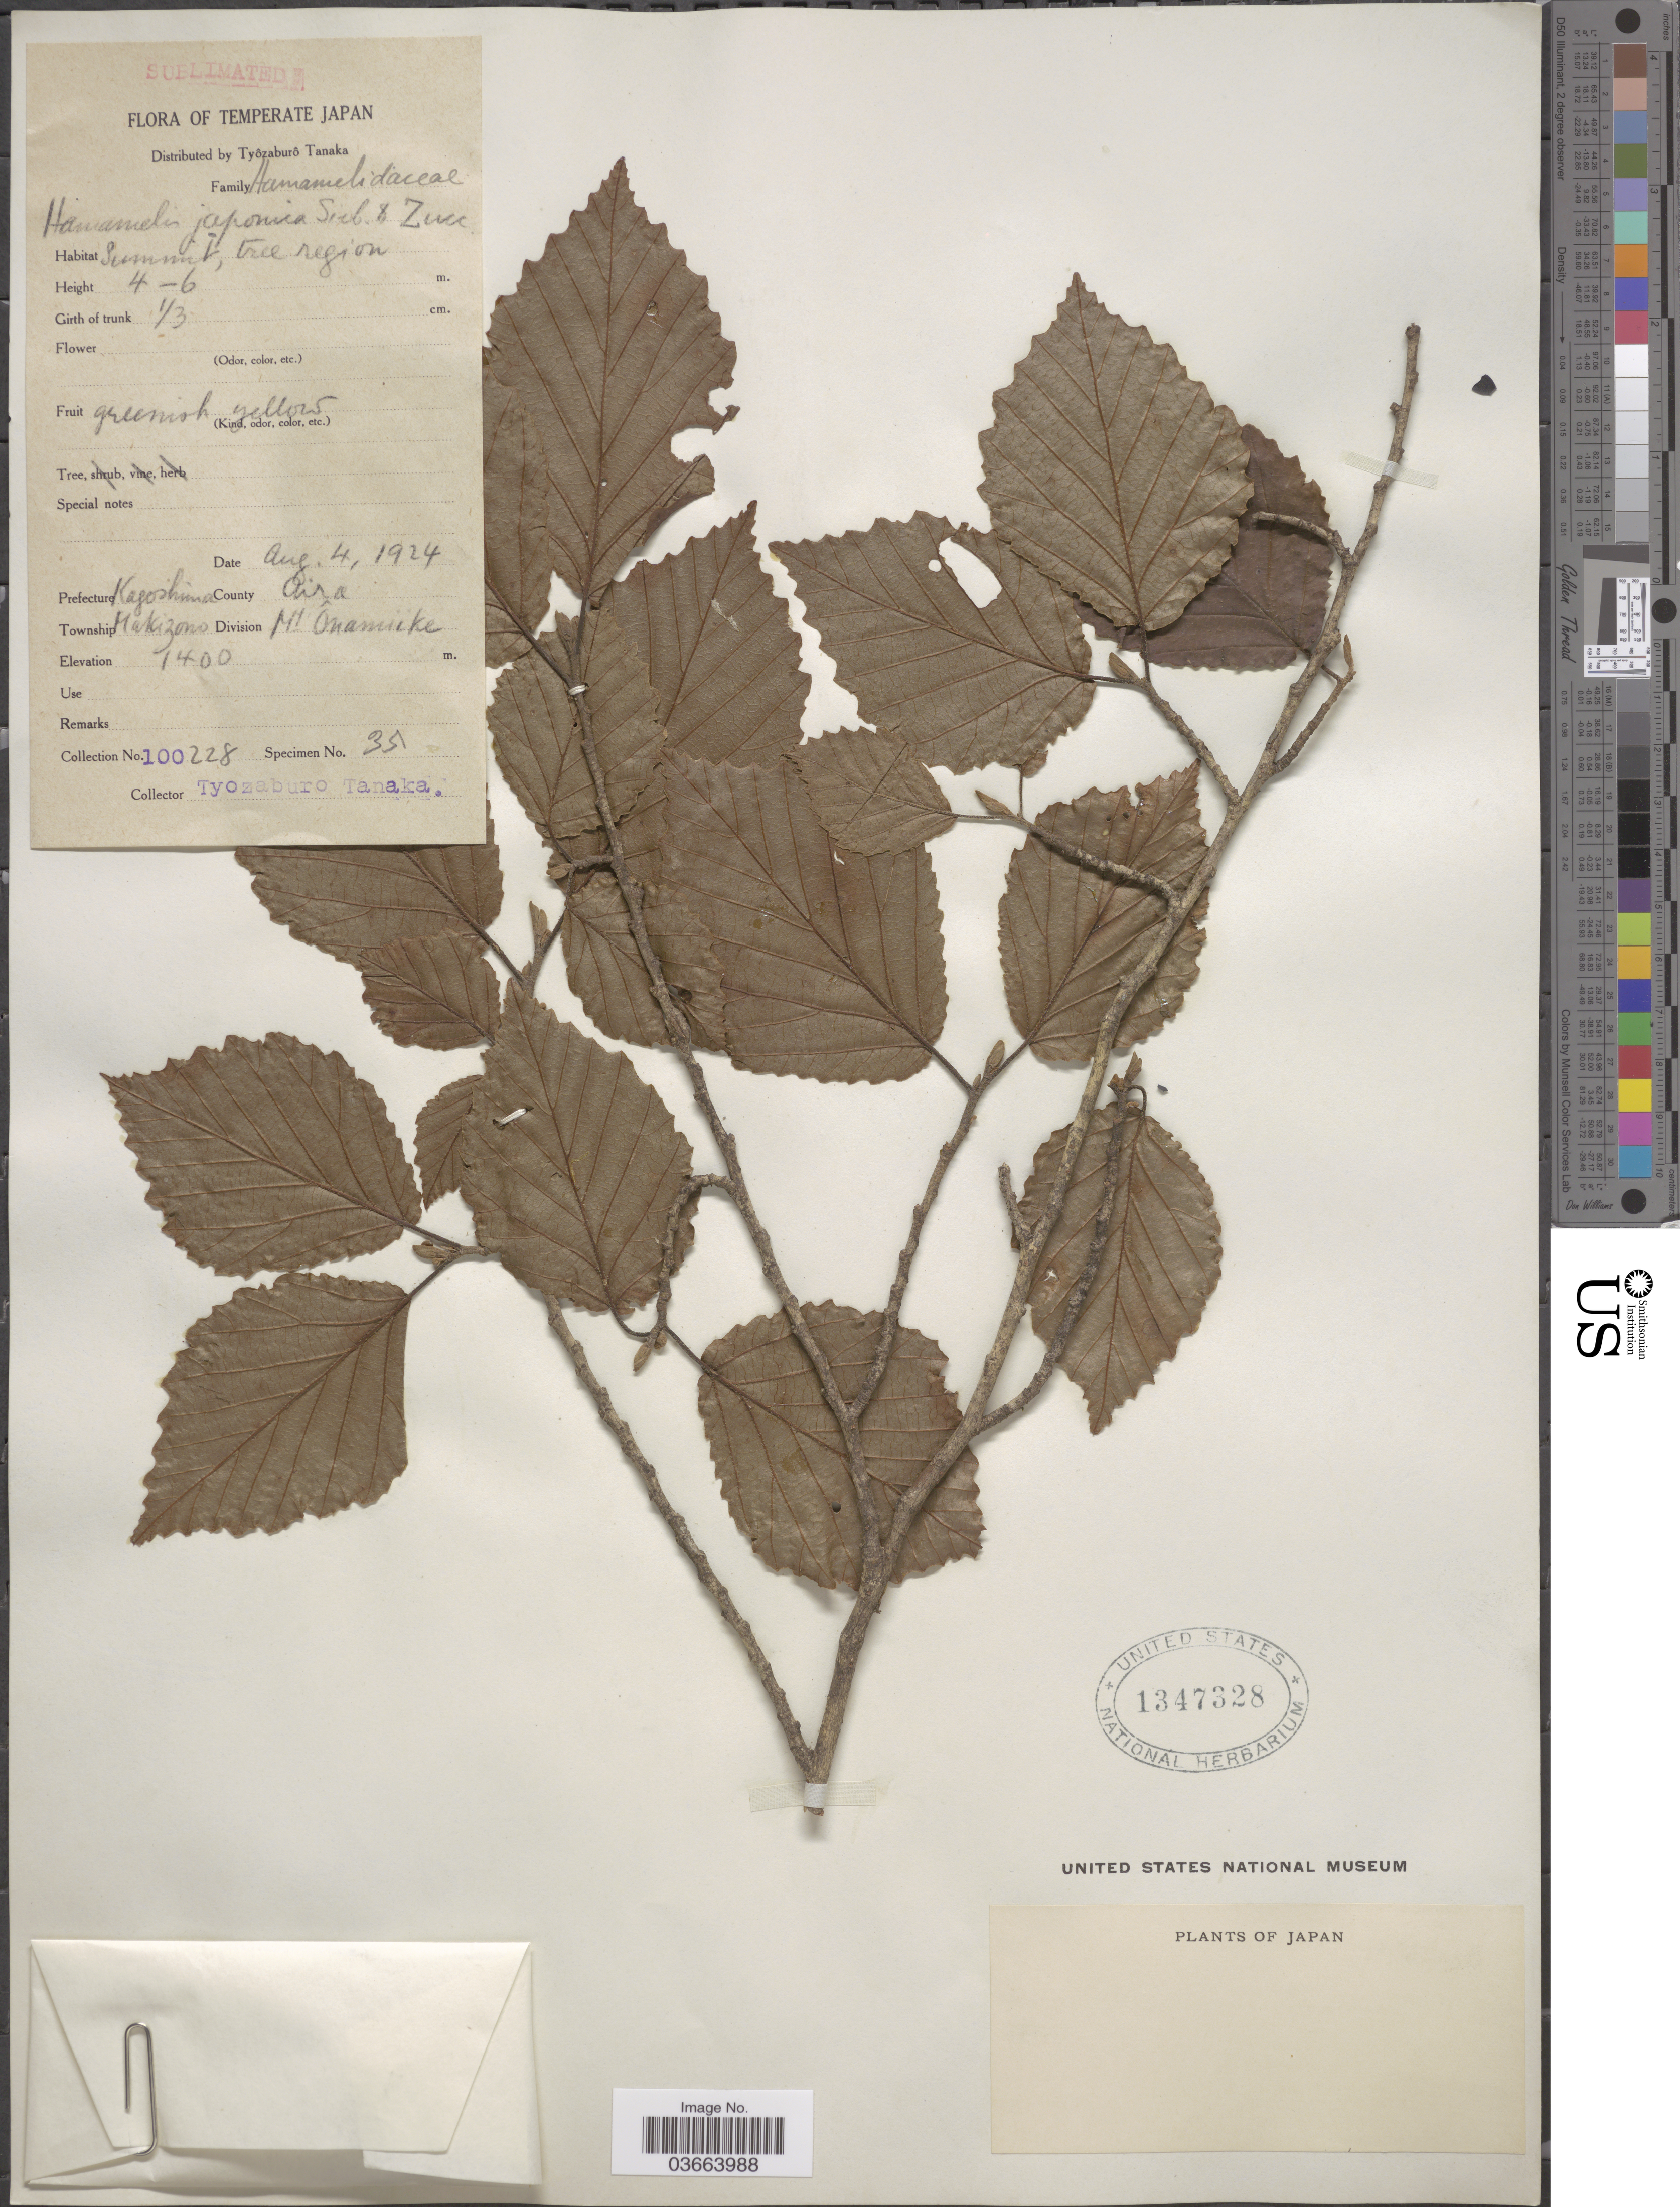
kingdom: Plantae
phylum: Tracheophyta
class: Magnoliopsida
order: Saxifragales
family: Hamamelidaceae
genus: Hamamelis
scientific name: Hamamelis japonica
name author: Siebold & Zucc.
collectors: T. Tanaka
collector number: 100228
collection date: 1924-08-04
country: Japan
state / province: Kagosima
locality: Temperate Japan. Prefecture Kagoshima. County Aira. Township Makizono. Division. Mt. Onamiike. Summit, tree region.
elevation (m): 1400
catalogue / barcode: US 1347328